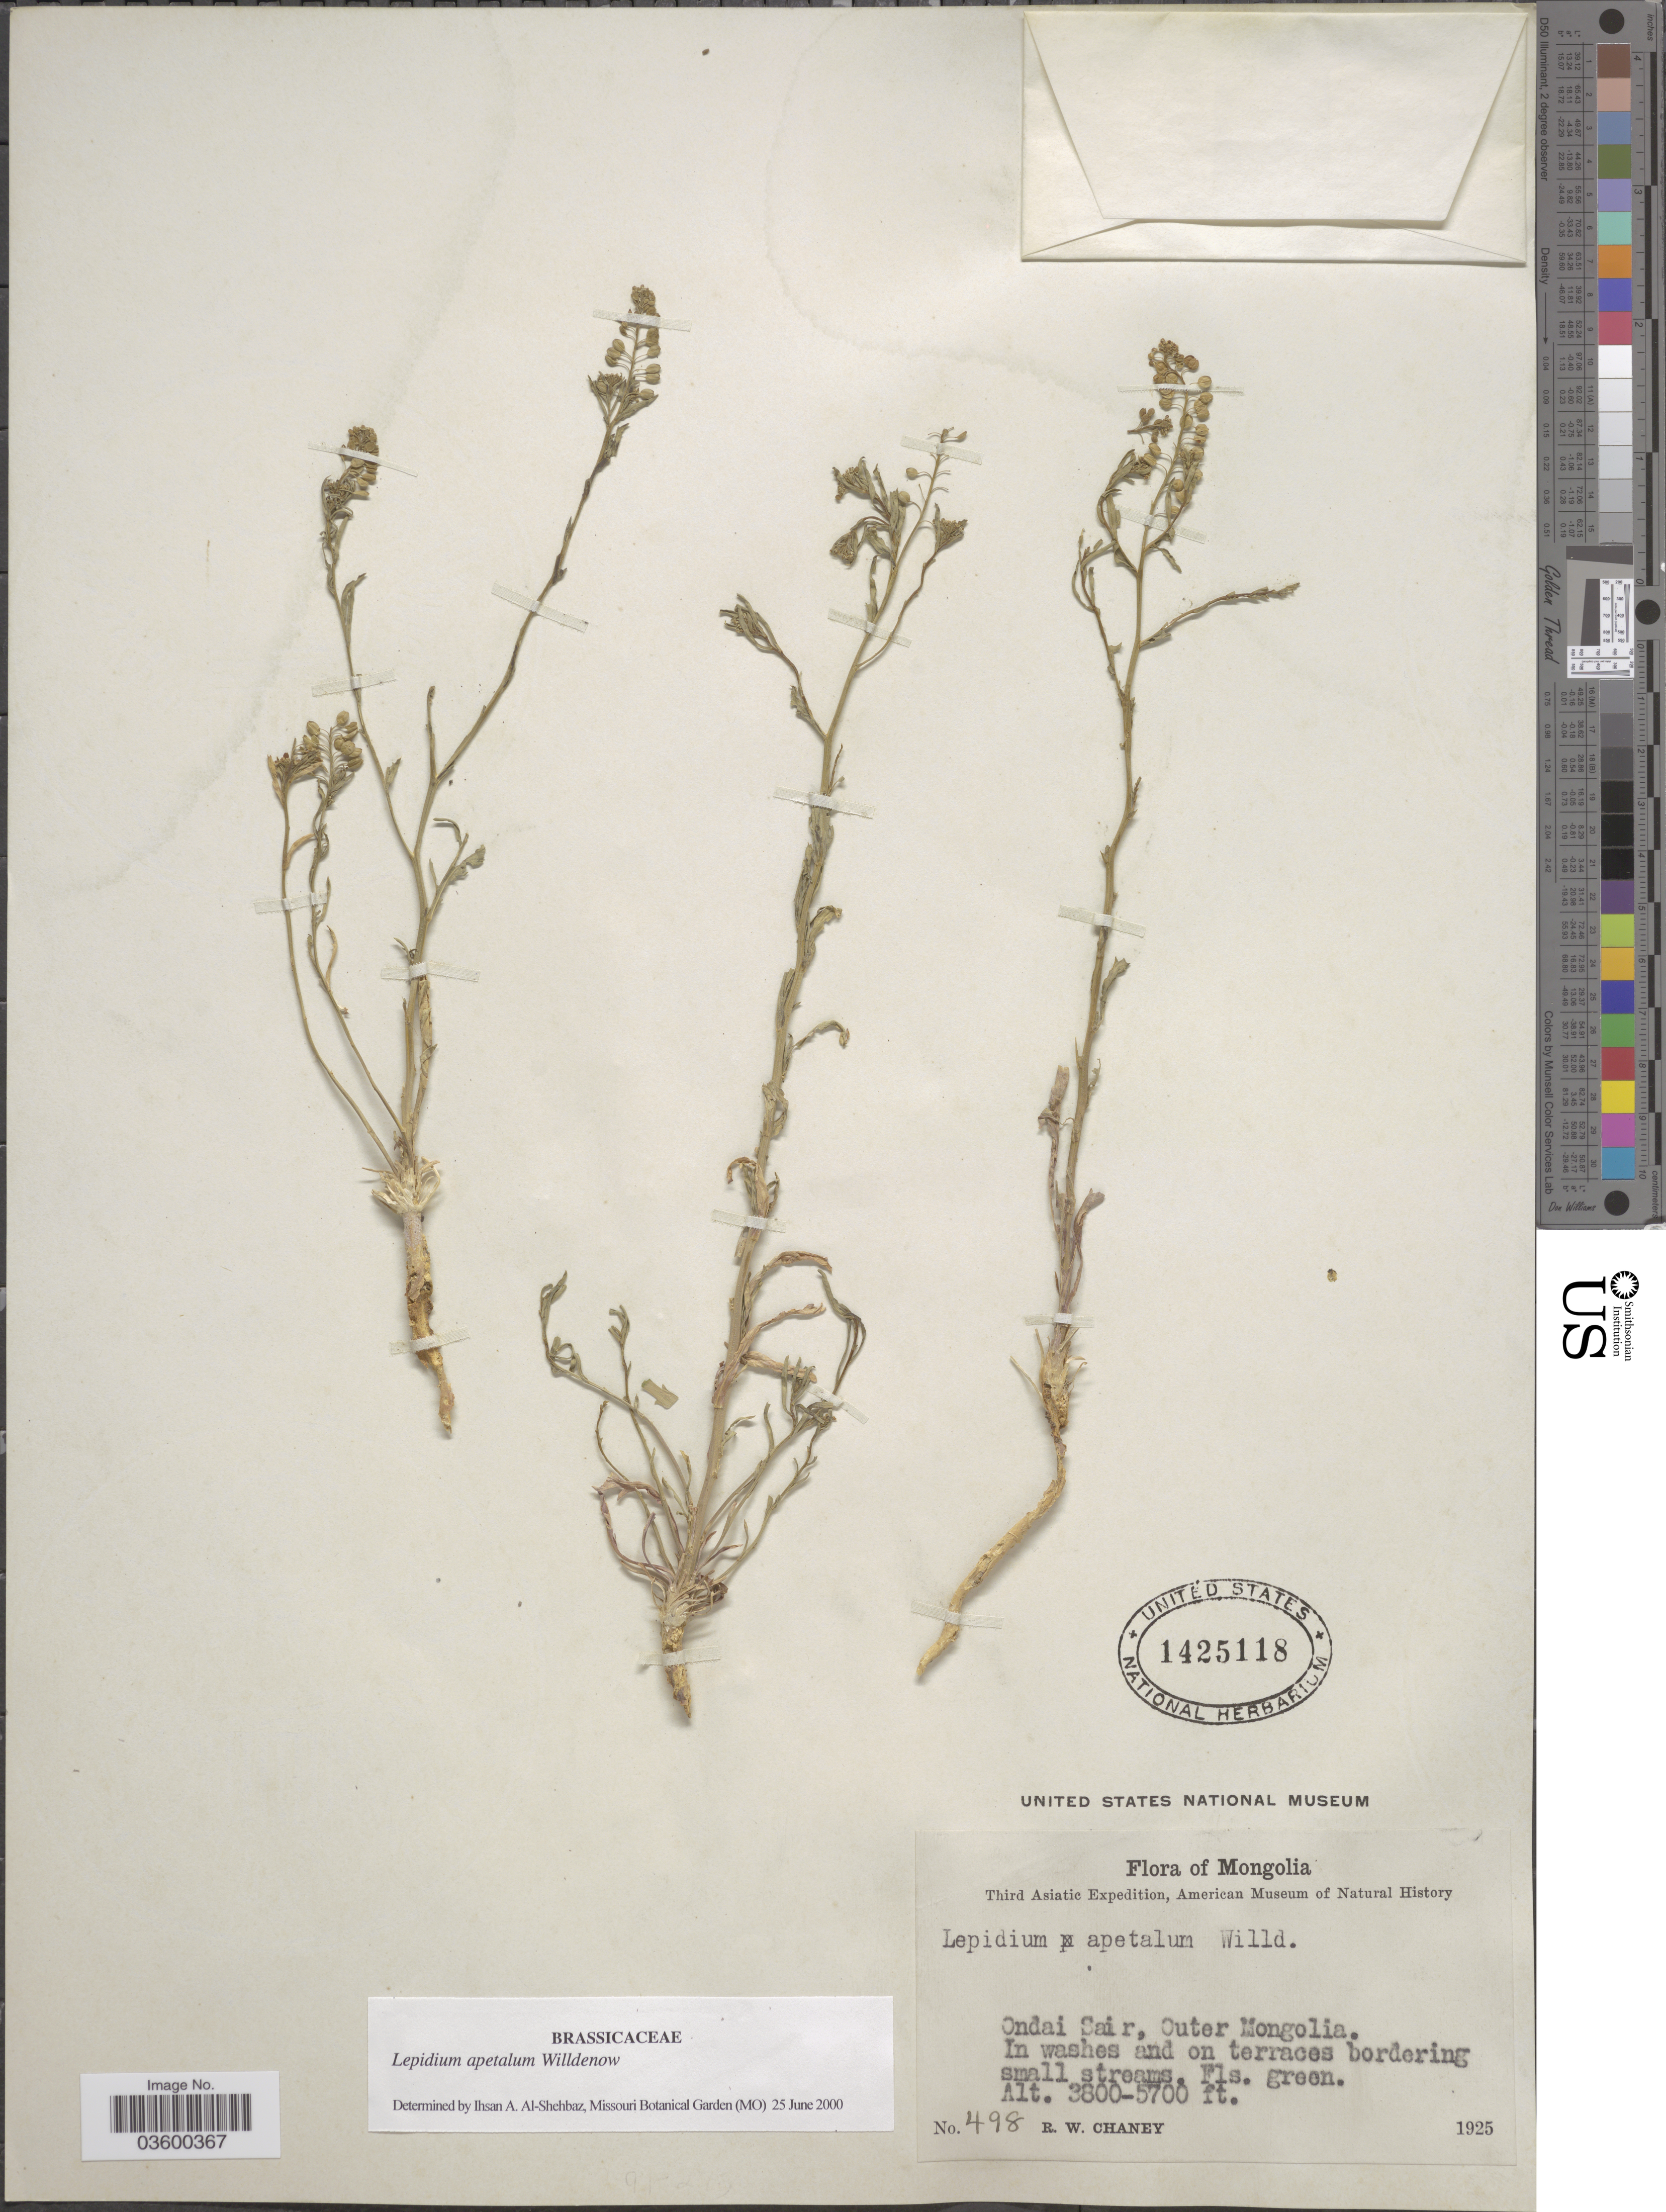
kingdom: Plantae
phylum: Tracheophyta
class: Magnoliopsida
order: Brassicales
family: Brassicaceae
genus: Lepidium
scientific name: Lepidium apetalum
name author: Willd.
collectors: R. Chaney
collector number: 498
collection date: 1925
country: Mongolia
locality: Ondai Sair, Outer Mongolia.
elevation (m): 1158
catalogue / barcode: US 1425118